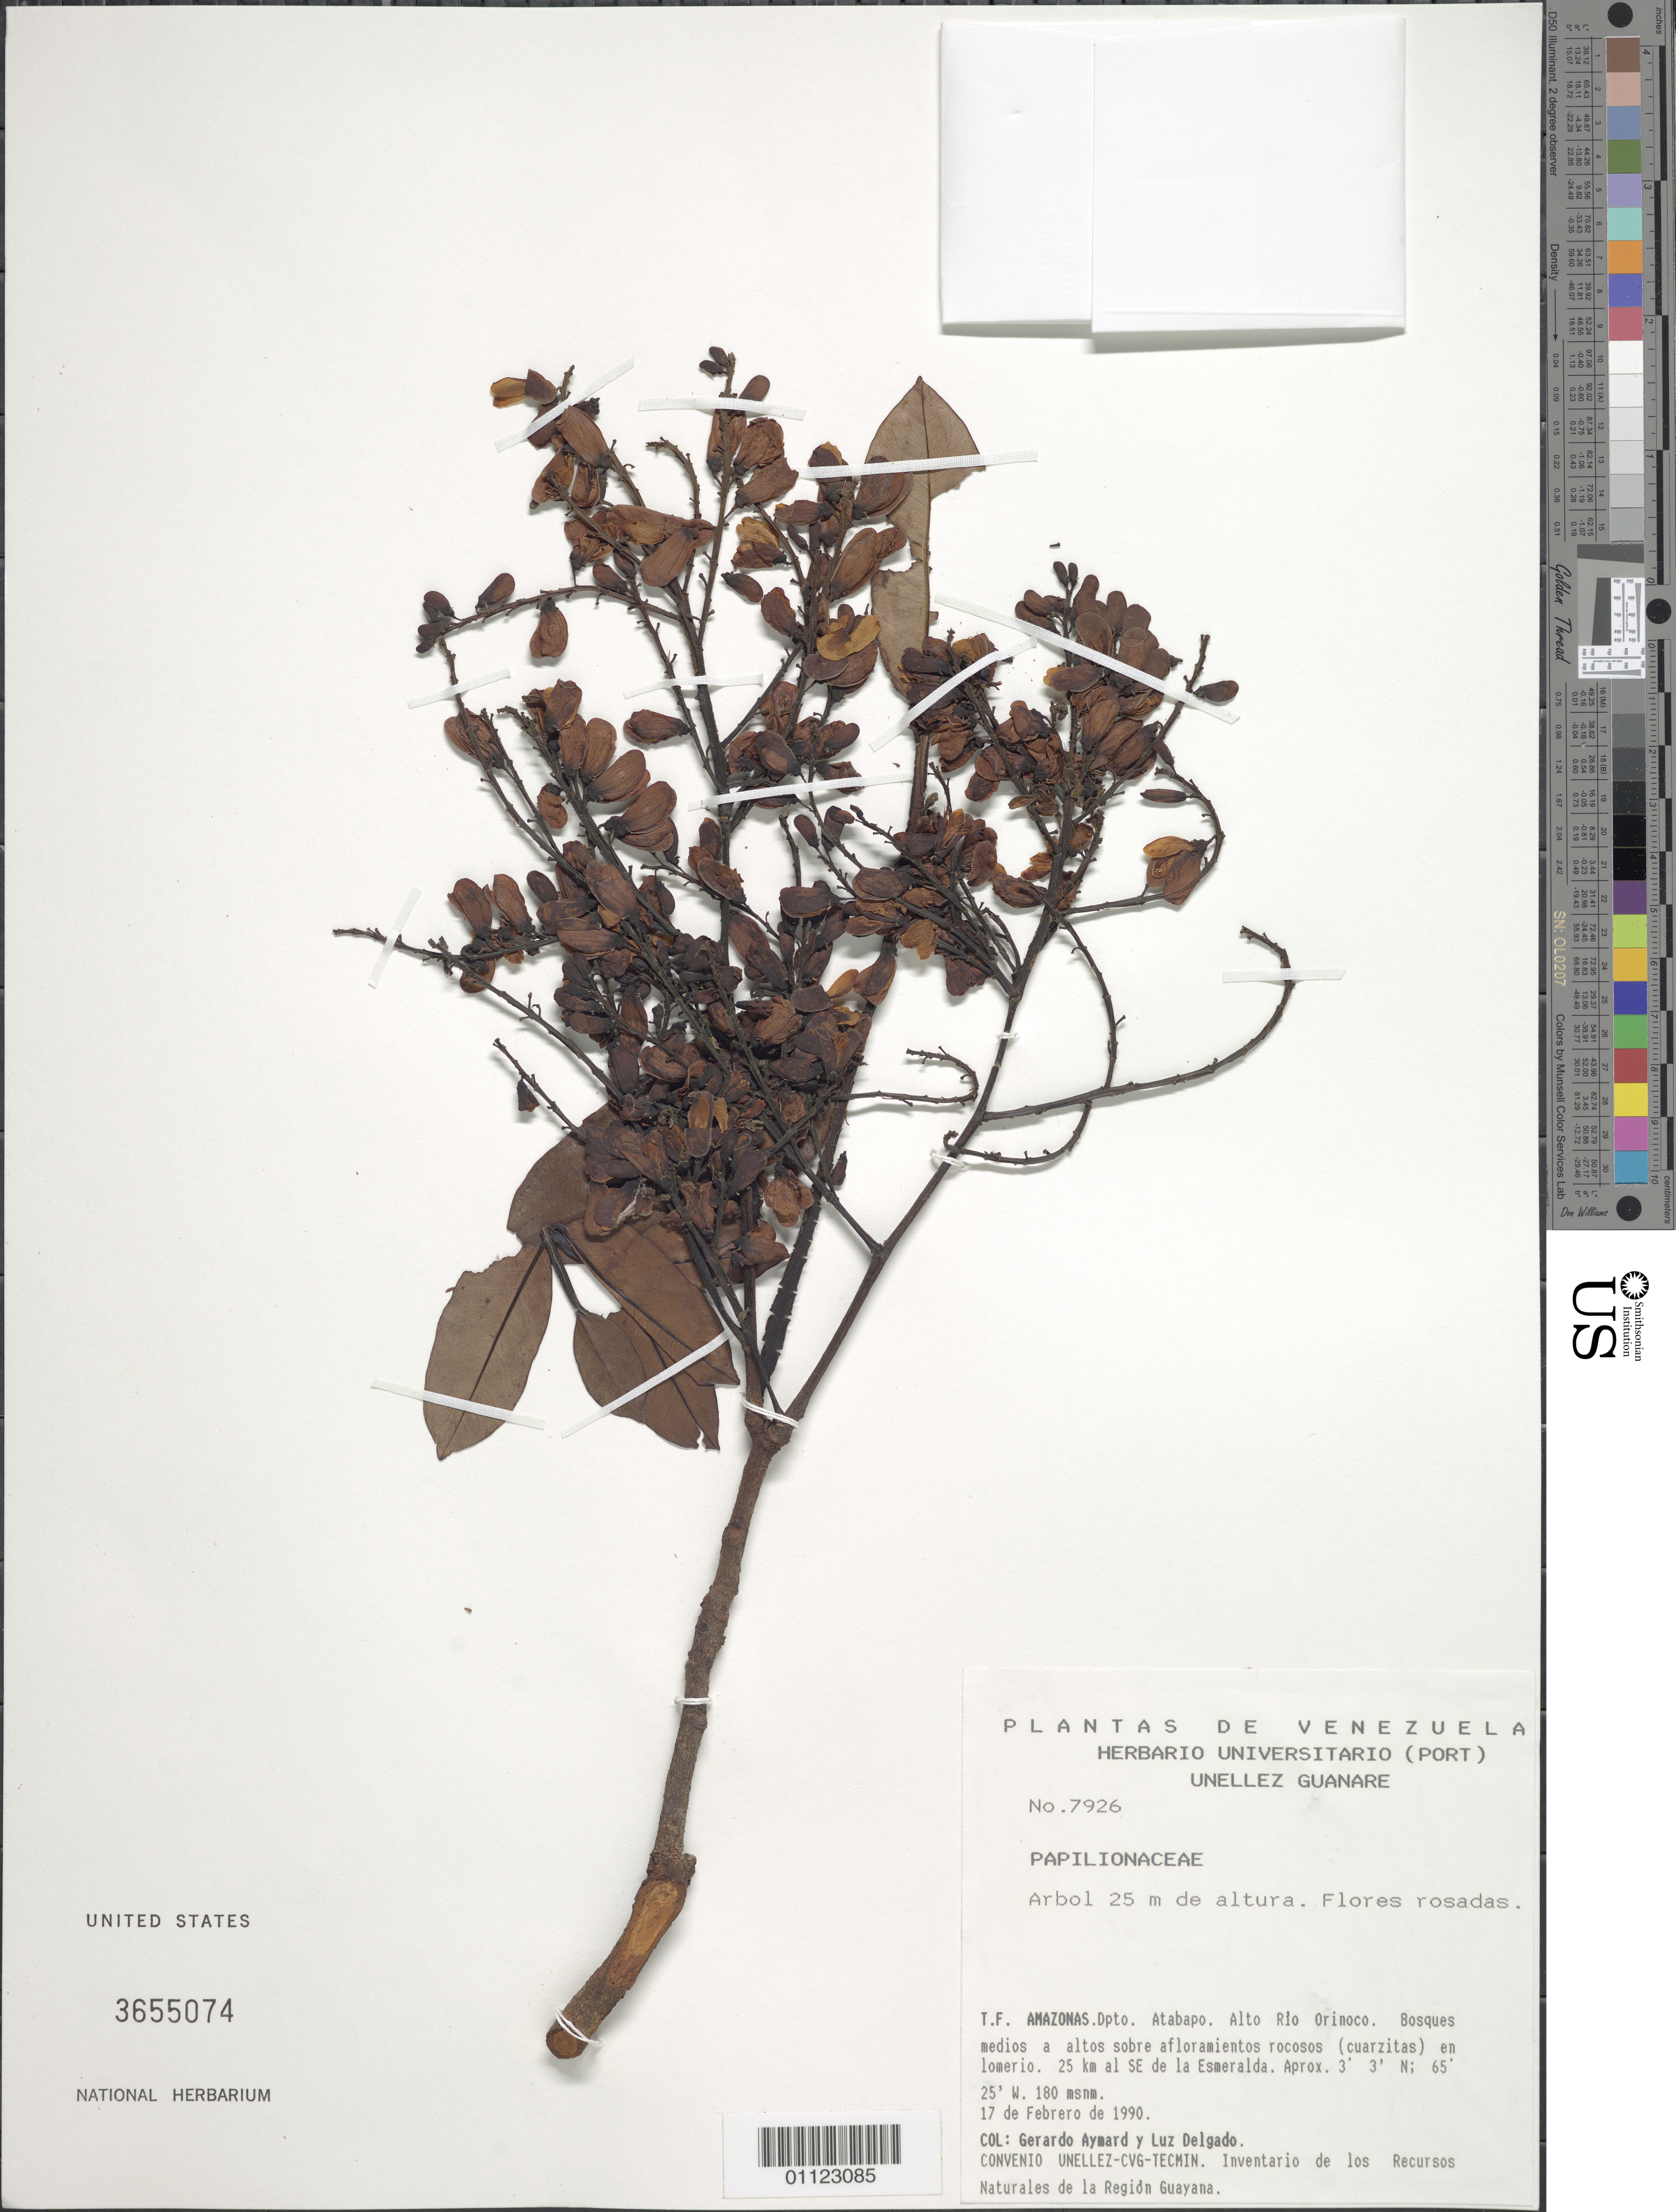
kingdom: Plantae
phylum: Tracheophyta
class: Magnoliopsida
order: Fabales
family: Fabaceae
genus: Dipteryx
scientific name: Dipteryx magnifica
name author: (Ducke) Ducke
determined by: Mansano, V. F.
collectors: G. A. Aymard & L. Delgado V.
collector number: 7926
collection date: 1990-02-17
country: Venezuela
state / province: Amazonas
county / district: Atabapo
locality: Alto Rio Orinoco. 25 km al SE de la Esmeralda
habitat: Bosques medios a altos sobre afloramientos rocosas (cuarzitas) en lomerio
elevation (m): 180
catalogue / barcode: US 3655074